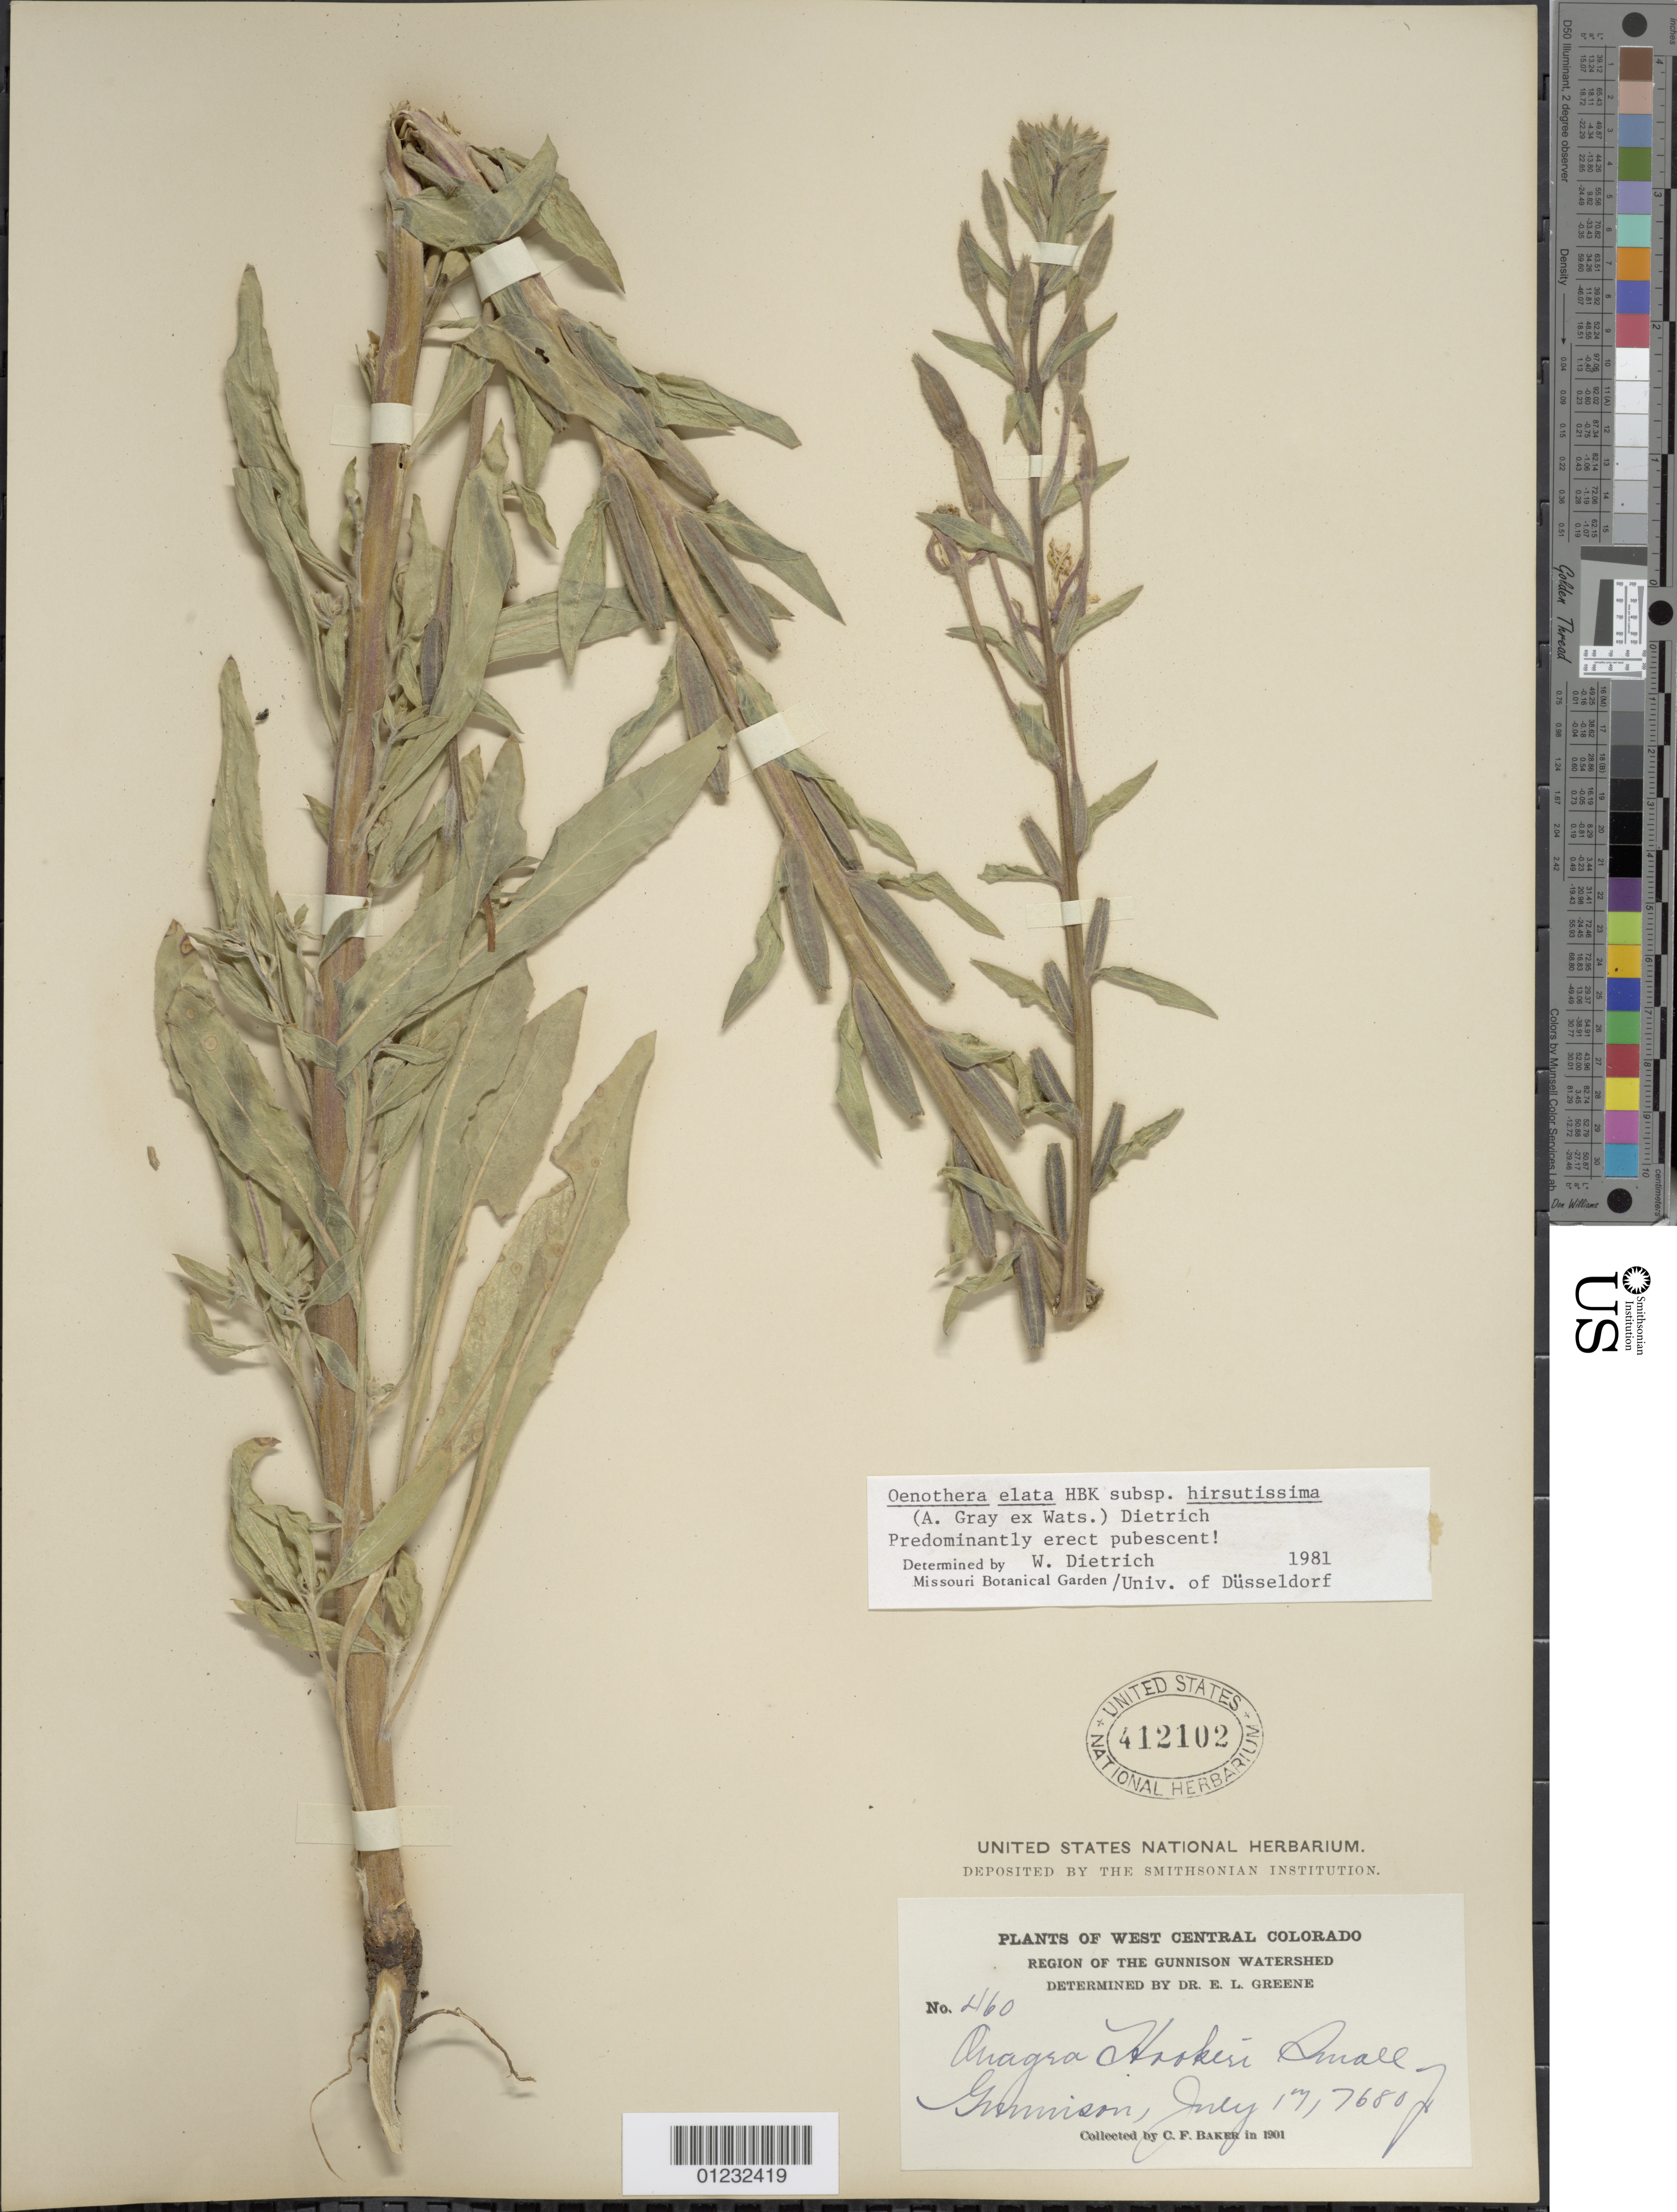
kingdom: Plantae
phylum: Tracheophyta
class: Magnoliopsida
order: Myrtales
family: Onagraceae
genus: Oenothera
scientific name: Oenothera elata subsp. hirsutissima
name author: (A. Gray ex S. Watson) W. Dietr.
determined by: Dietrich, W.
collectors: C. F. Baker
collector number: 460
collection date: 1901-07-17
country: United States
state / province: Colorado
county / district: Gunnison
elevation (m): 2341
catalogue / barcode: US 412102